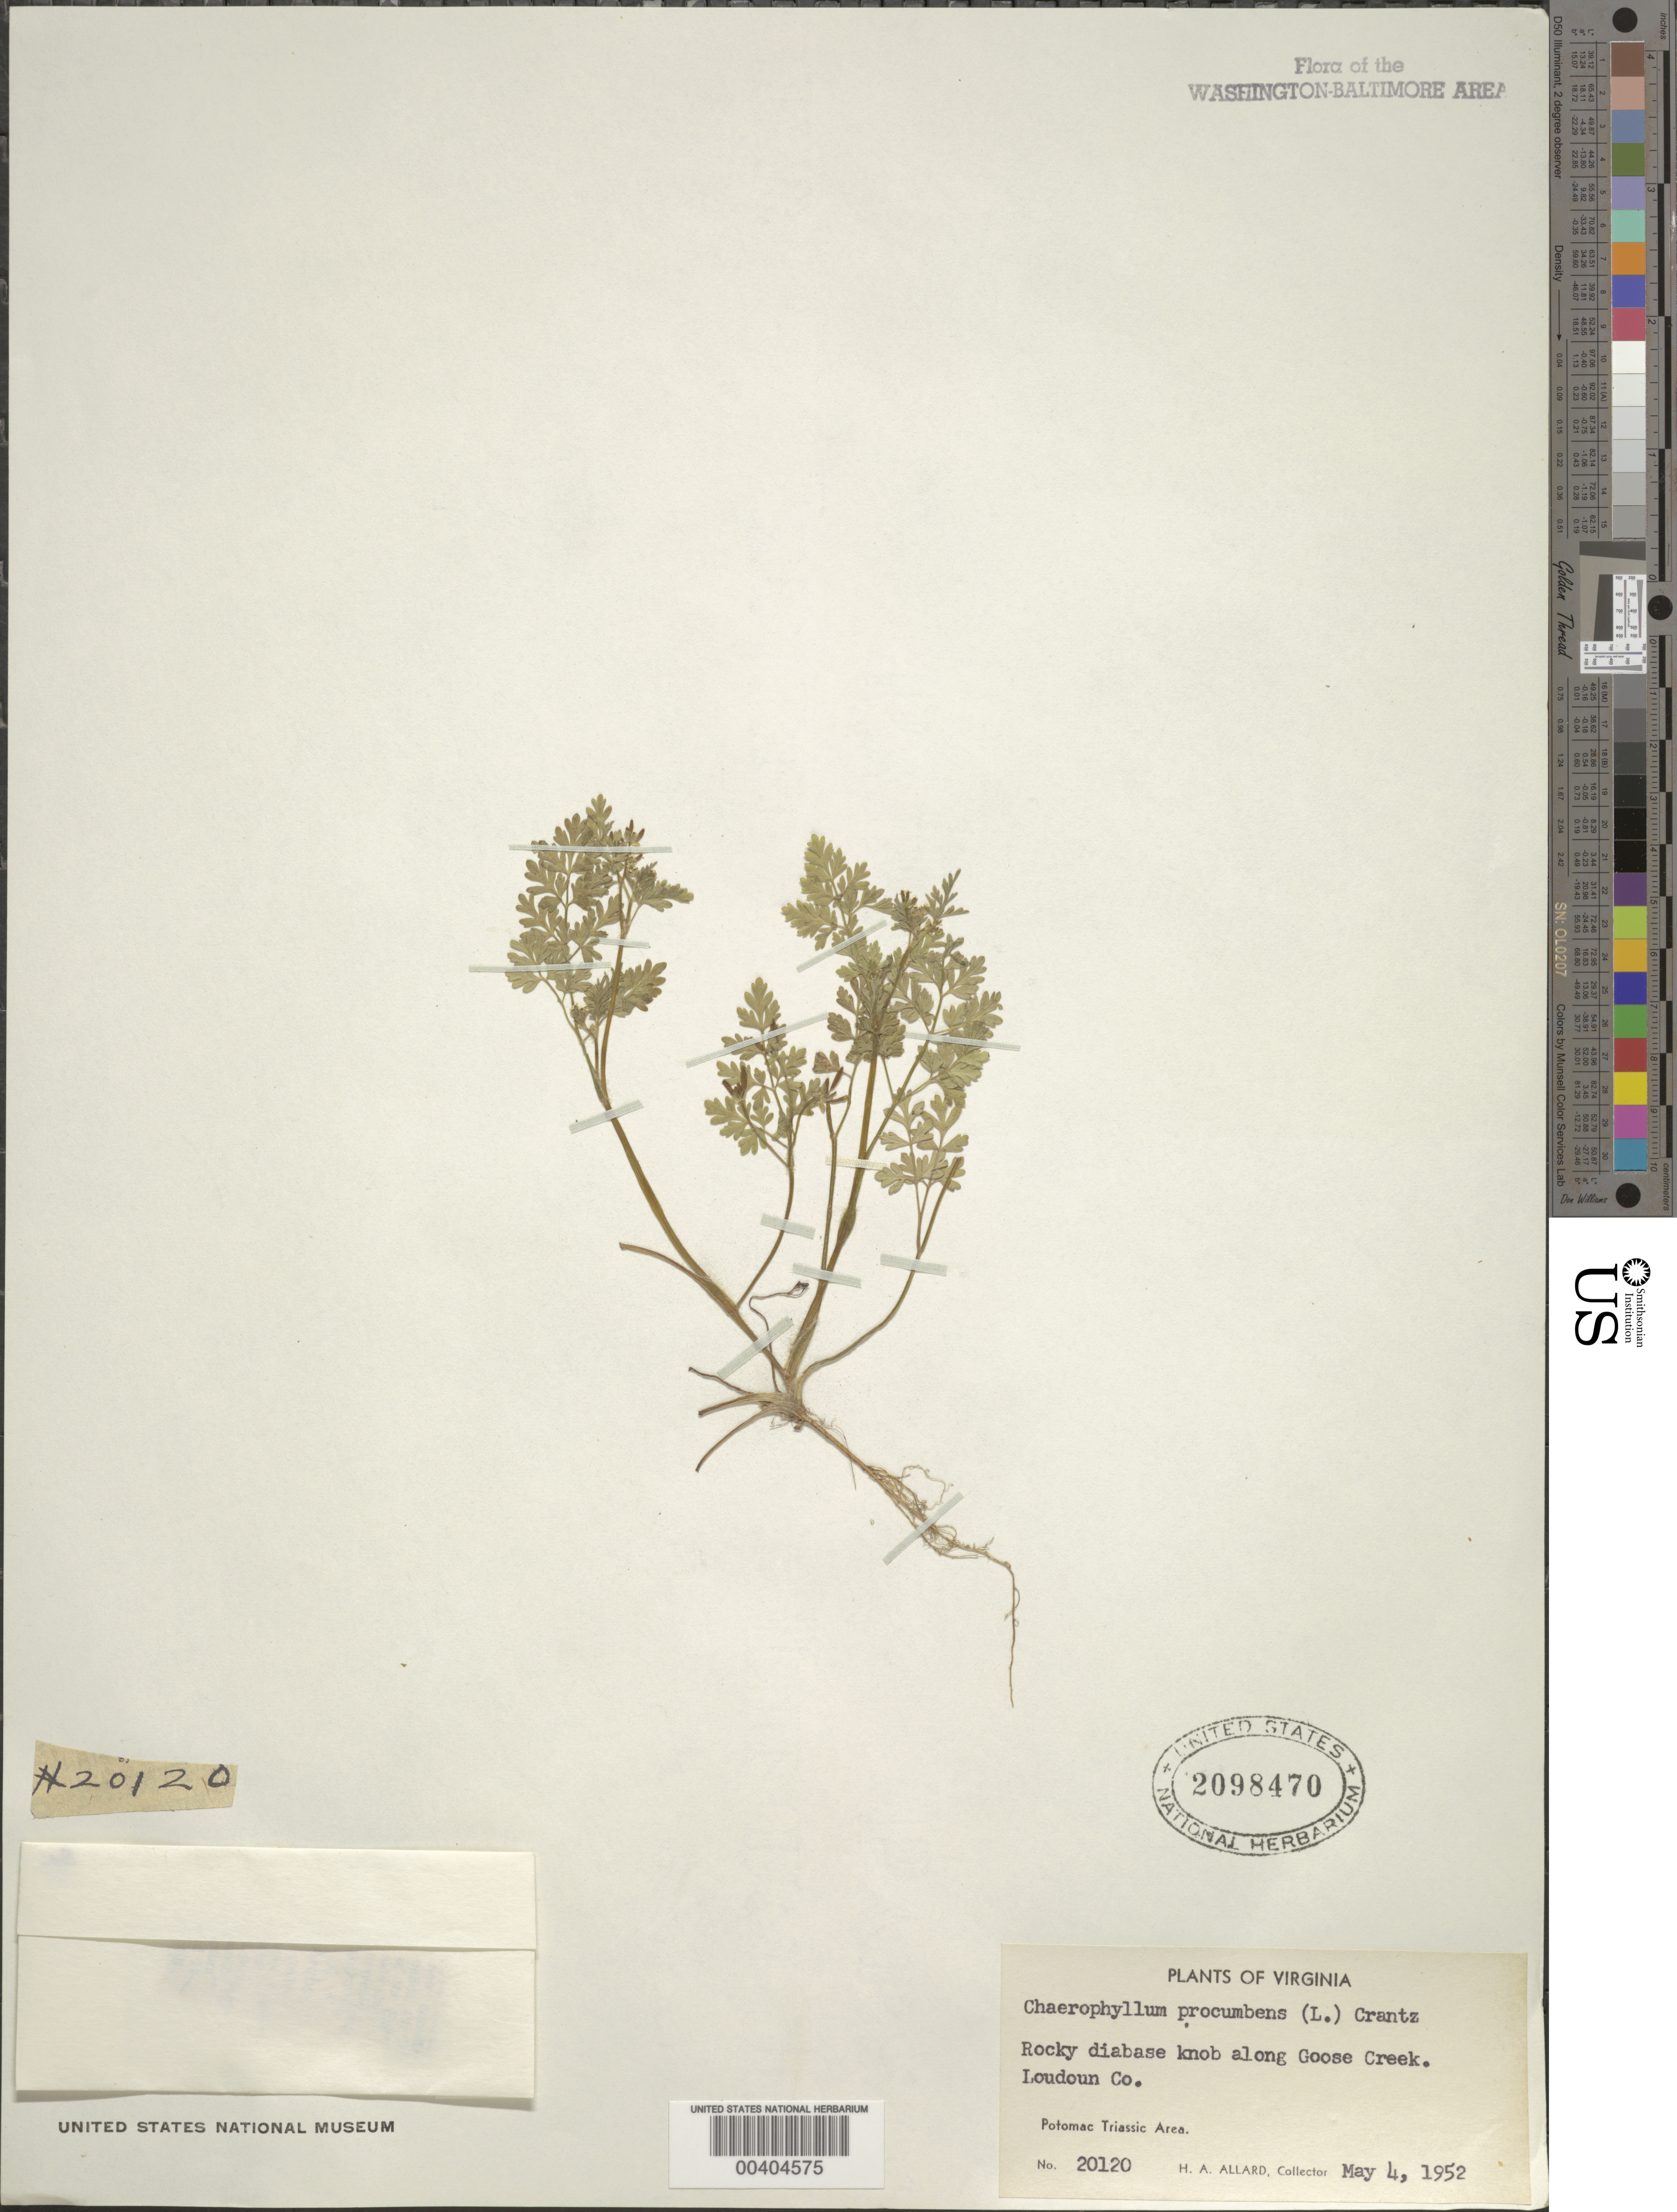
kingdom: Plantae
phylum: Tracheophyta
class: Magnoliopsida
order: Apiales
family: Apiaceae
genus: Chaerophyllum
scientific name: Chaerophyllum procumbens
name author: (L.) Crantz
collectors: H. A. Allard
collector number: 20120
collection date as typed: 04 May 1952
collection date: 1952-05-04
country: United States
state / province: Virginia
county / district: Loudoun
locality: Goose Creek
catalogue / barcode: US 2098470